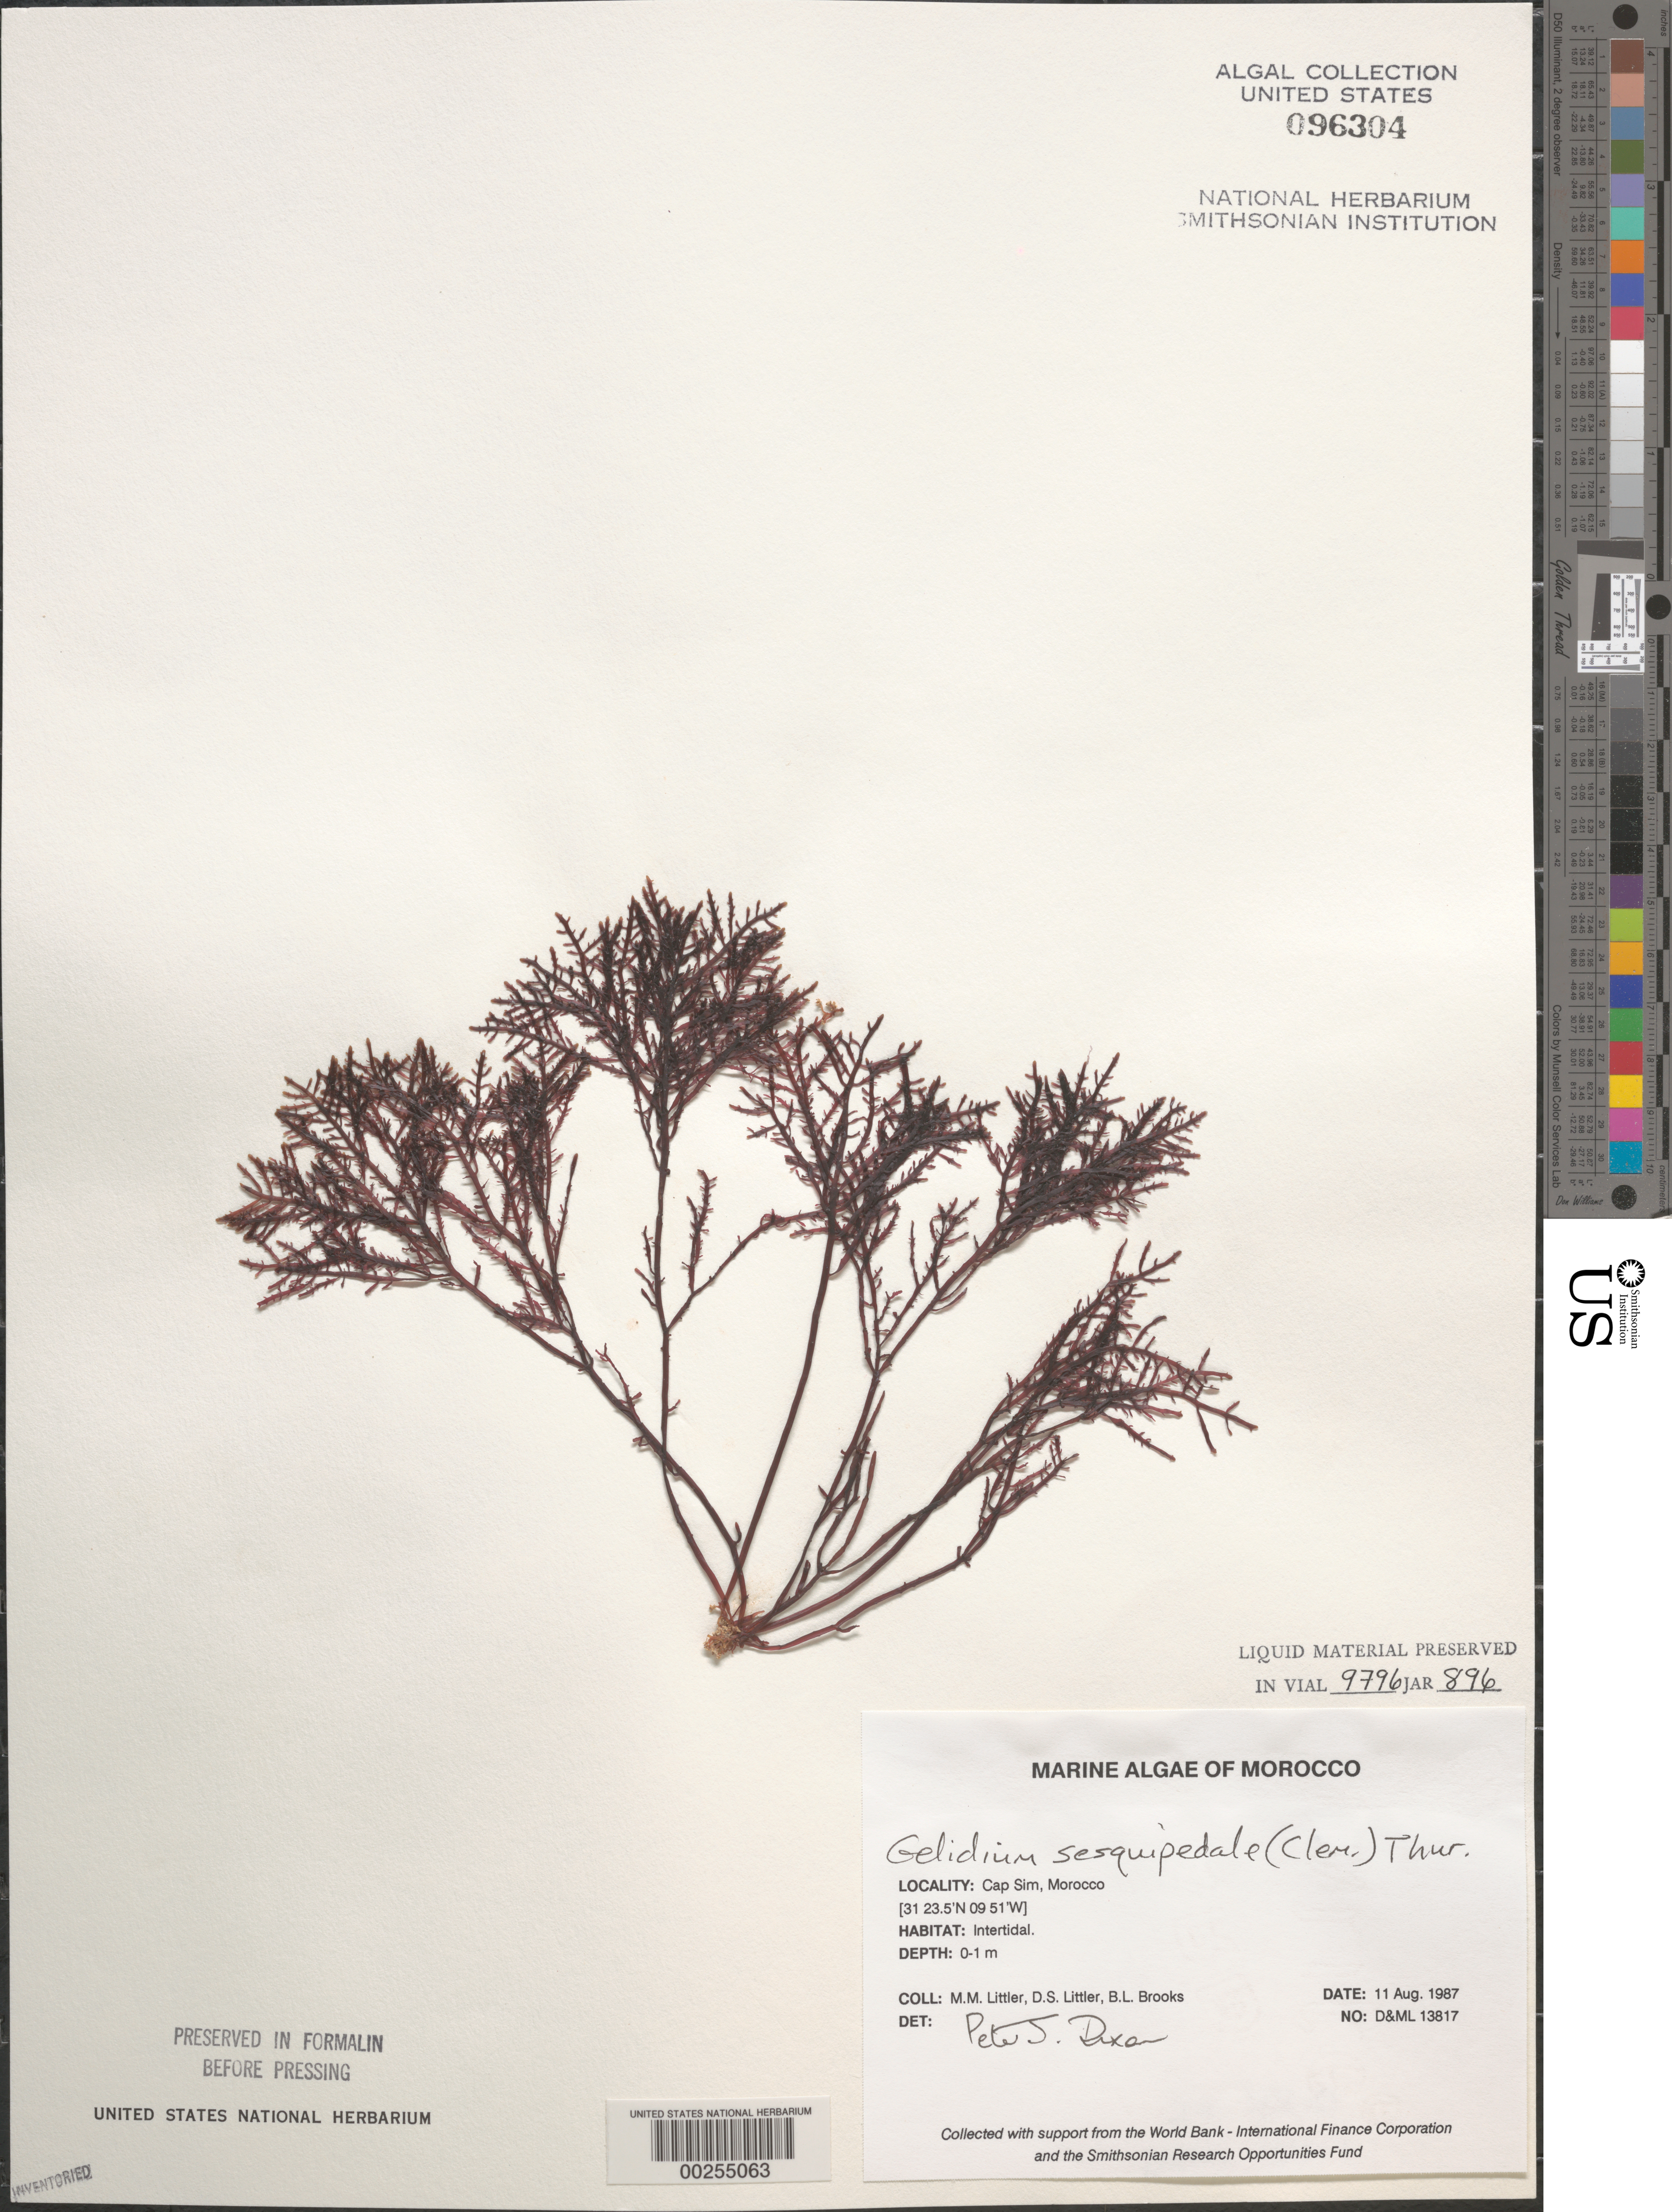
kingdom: Plantae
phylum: Rhodophyta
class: Florideophyceae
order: Gelidiales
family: Gelidiaceae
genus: Gelidium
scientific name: Gelidium corneum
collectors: M. M. Littler, D. S. Littler & B. Brooks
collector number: D&ML 13817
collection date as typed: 11 Aug 1987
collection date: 1987-08-11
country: Morocco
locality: Cap Sim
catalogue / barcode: US 96304